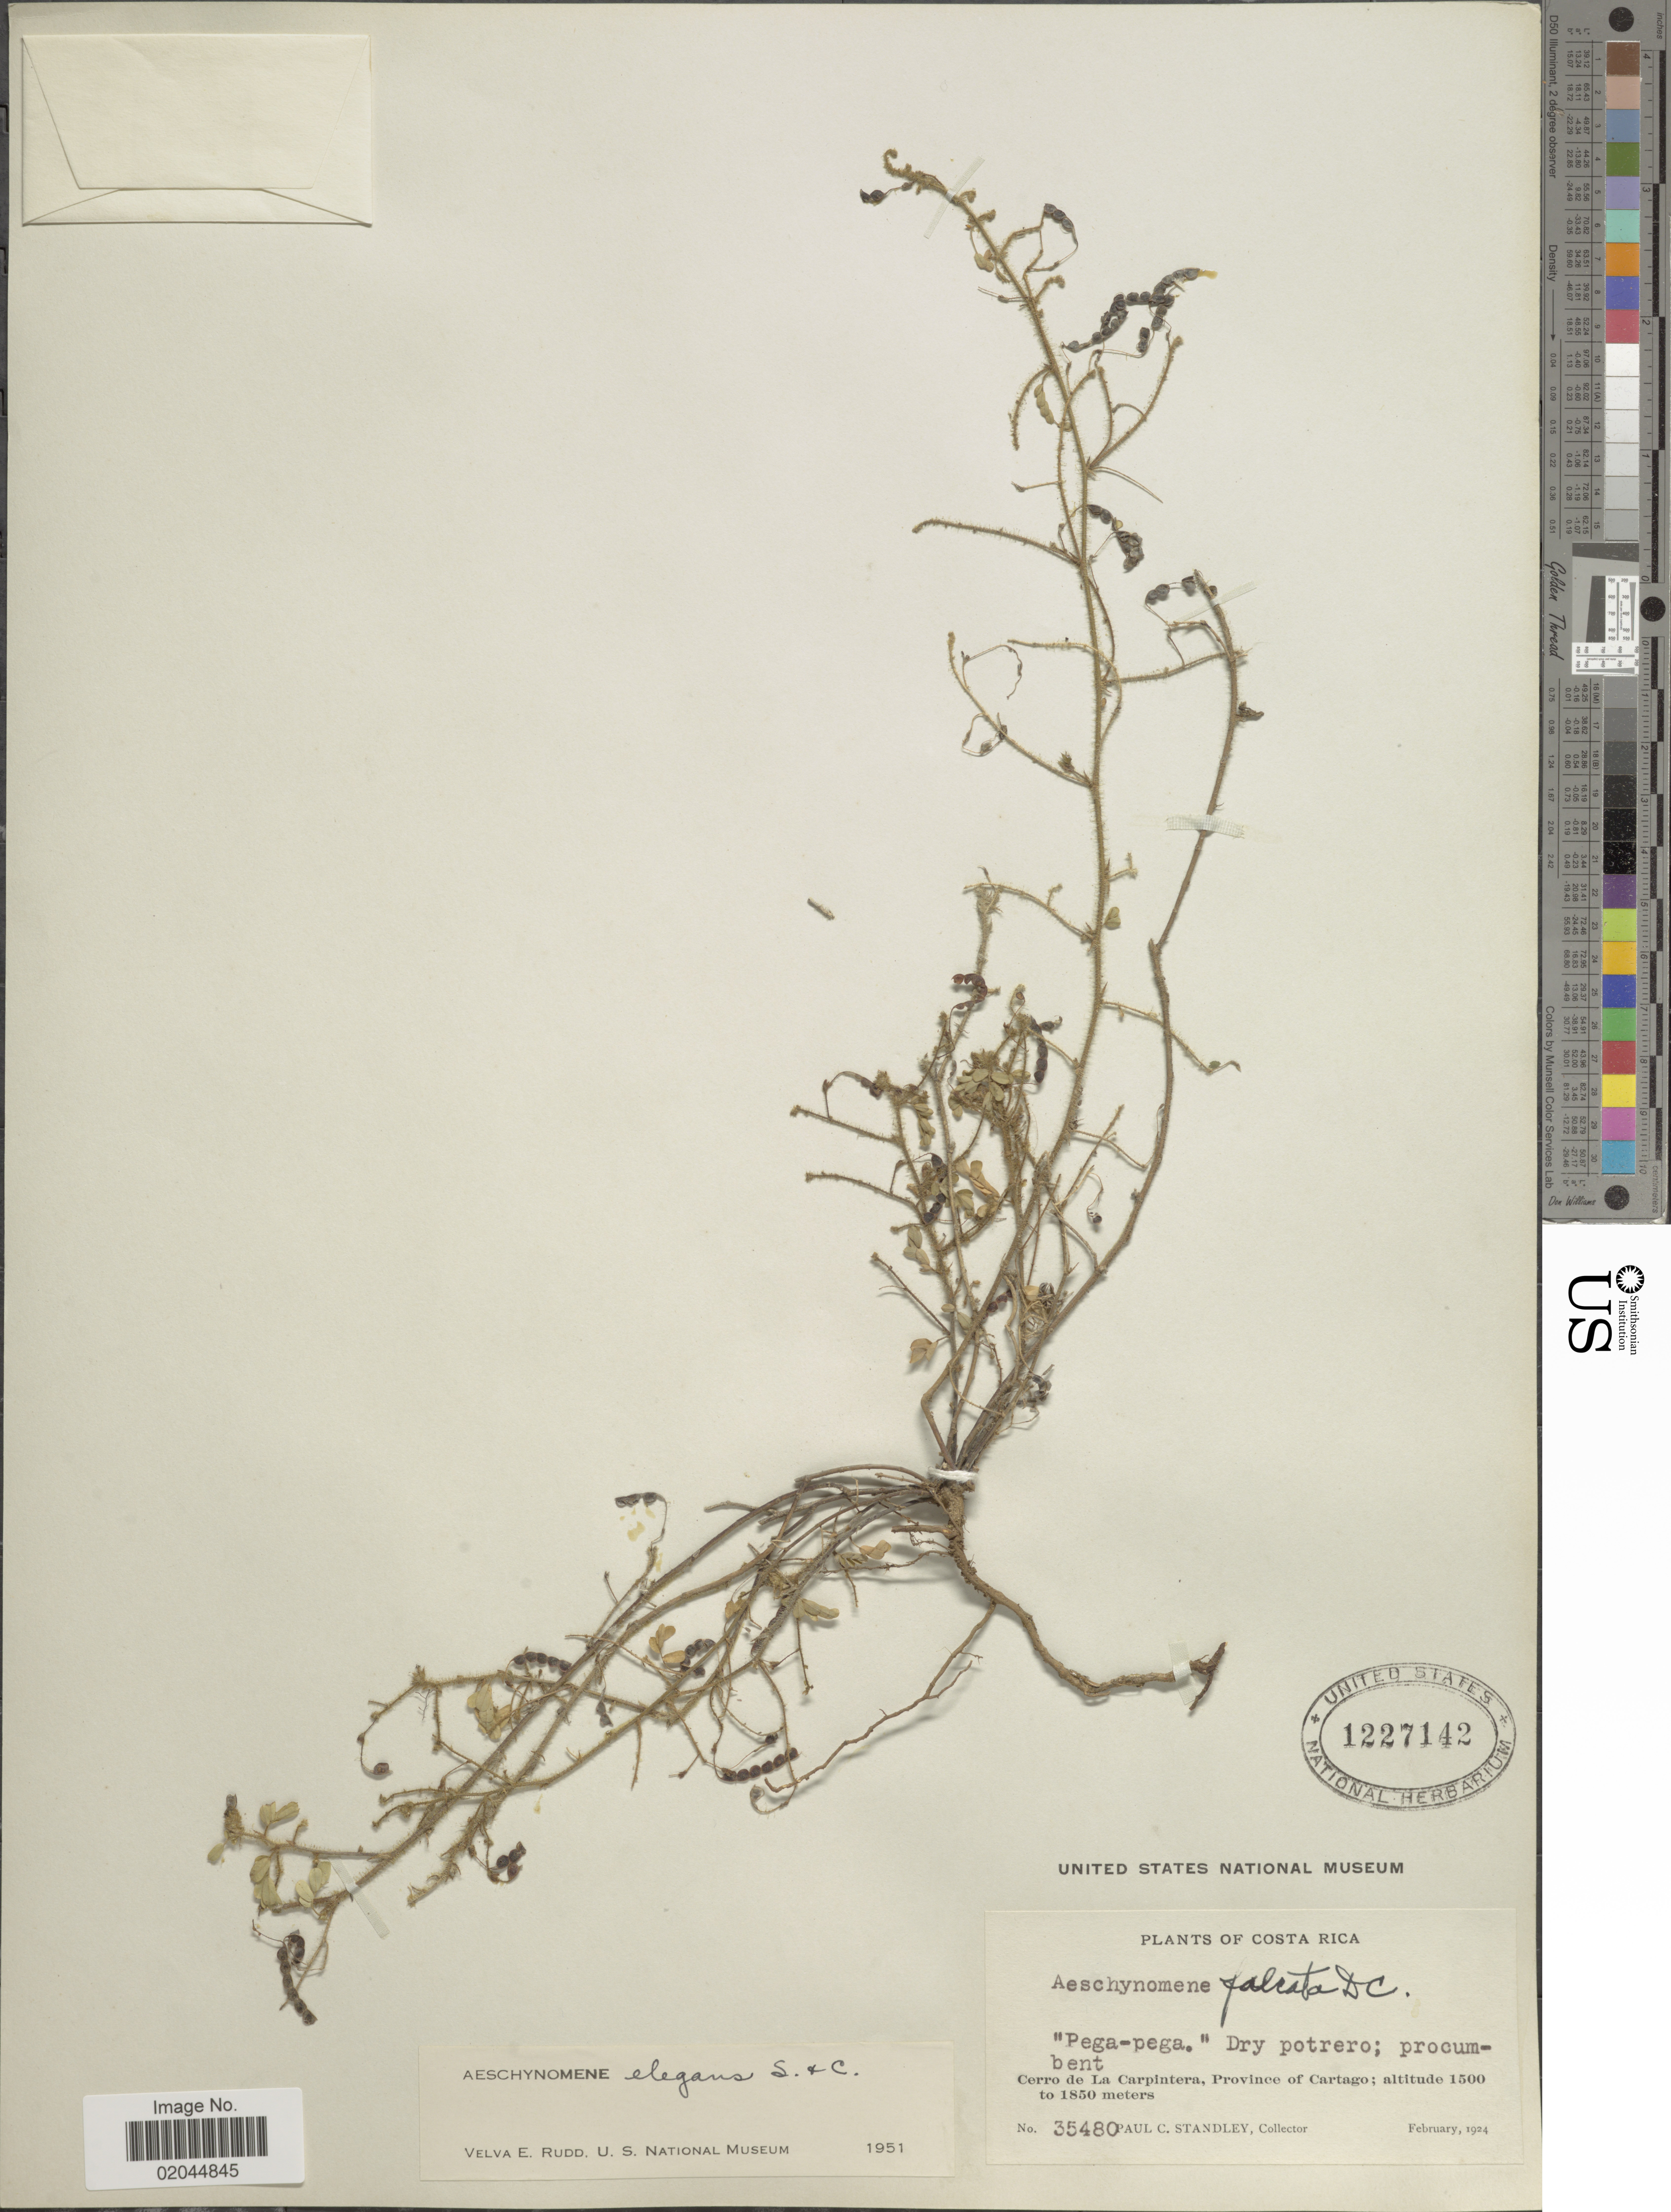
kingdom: Plantae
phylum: Tracheophyta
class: Magnoliopsida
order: Fabales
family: Fabaceae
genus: Aeschynomene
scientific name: Aeschynomene elegans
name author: Cham. ex Schltdl.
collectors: P. C. Standley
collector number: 35480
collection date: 1924-02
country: Costa Rica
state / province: Cartago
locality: Cerro de La Carpintera, Province of Cartago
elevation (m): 1500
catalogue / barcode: US 1227142